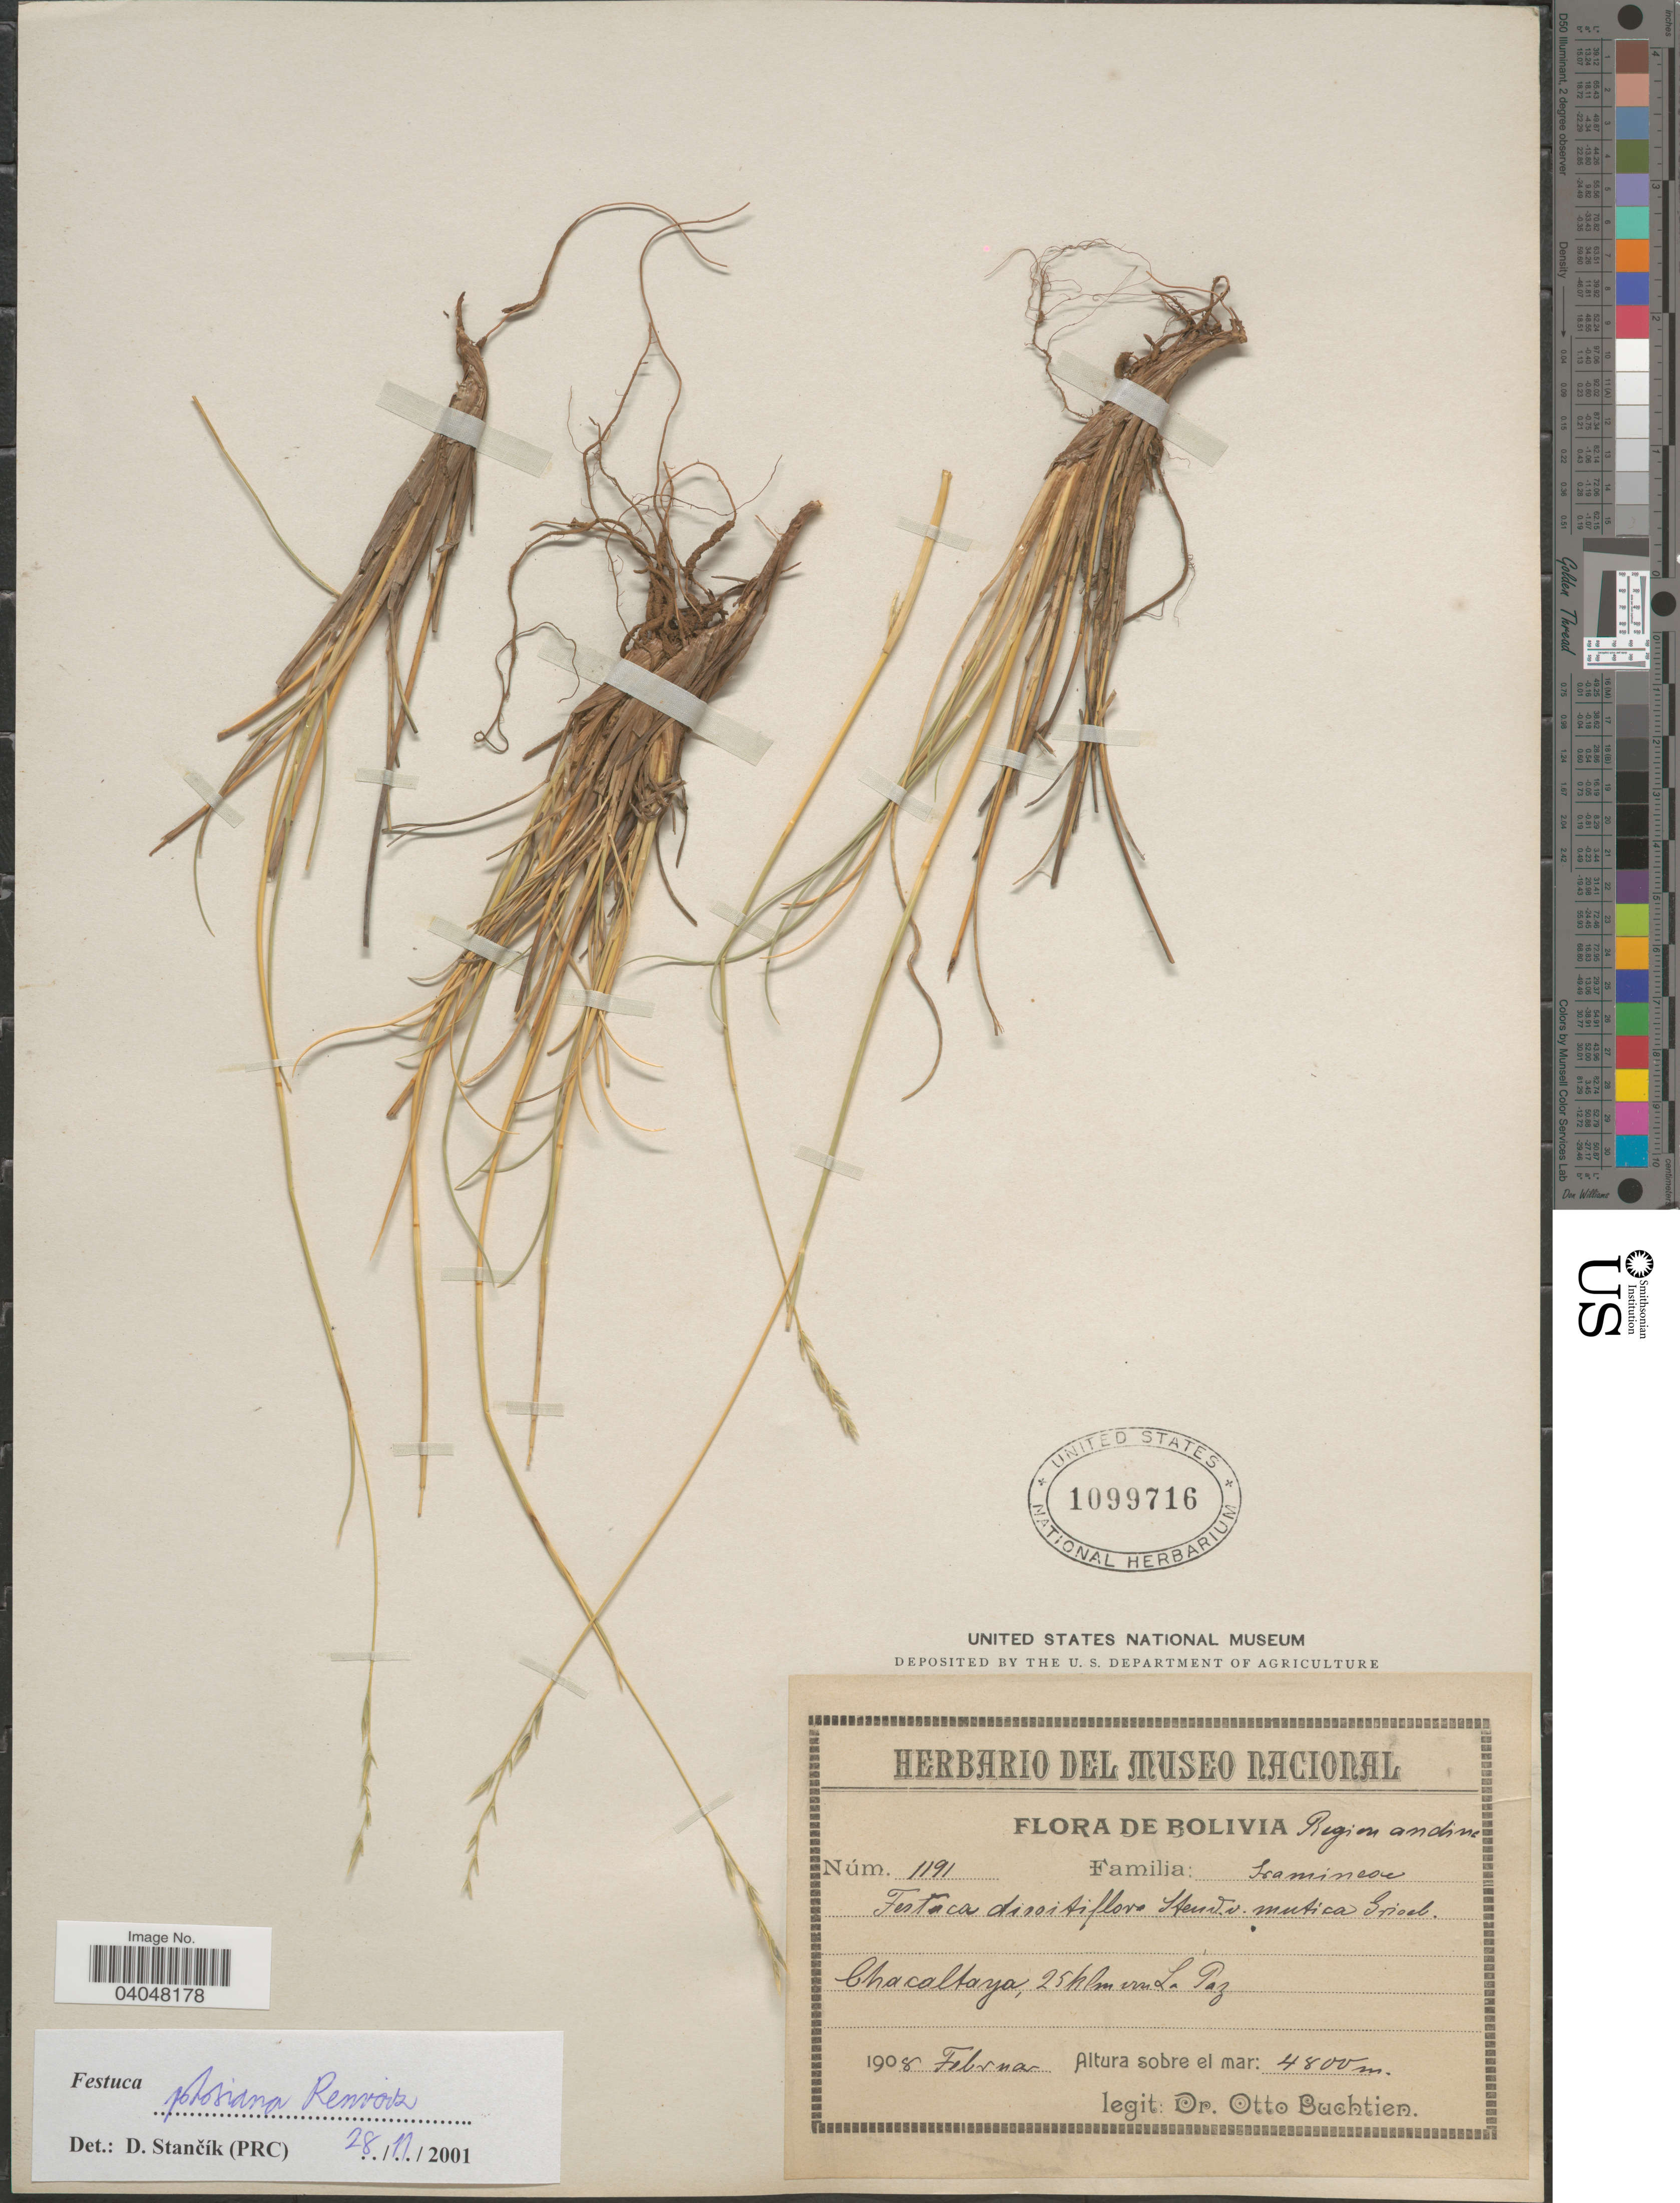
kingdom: Plantae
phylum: Tracheophyta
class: Liliopsida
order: Poales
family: Poaceae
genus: Festuca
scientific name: Festuca potosiana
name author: Renvoize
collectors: O. Buchtien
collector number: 1191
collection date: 1908-02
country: Bolivia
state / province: La Paz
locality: Region andine. Chacaltaya, 25 klm im La Paz.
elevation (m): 4800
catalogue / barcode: US 1099716